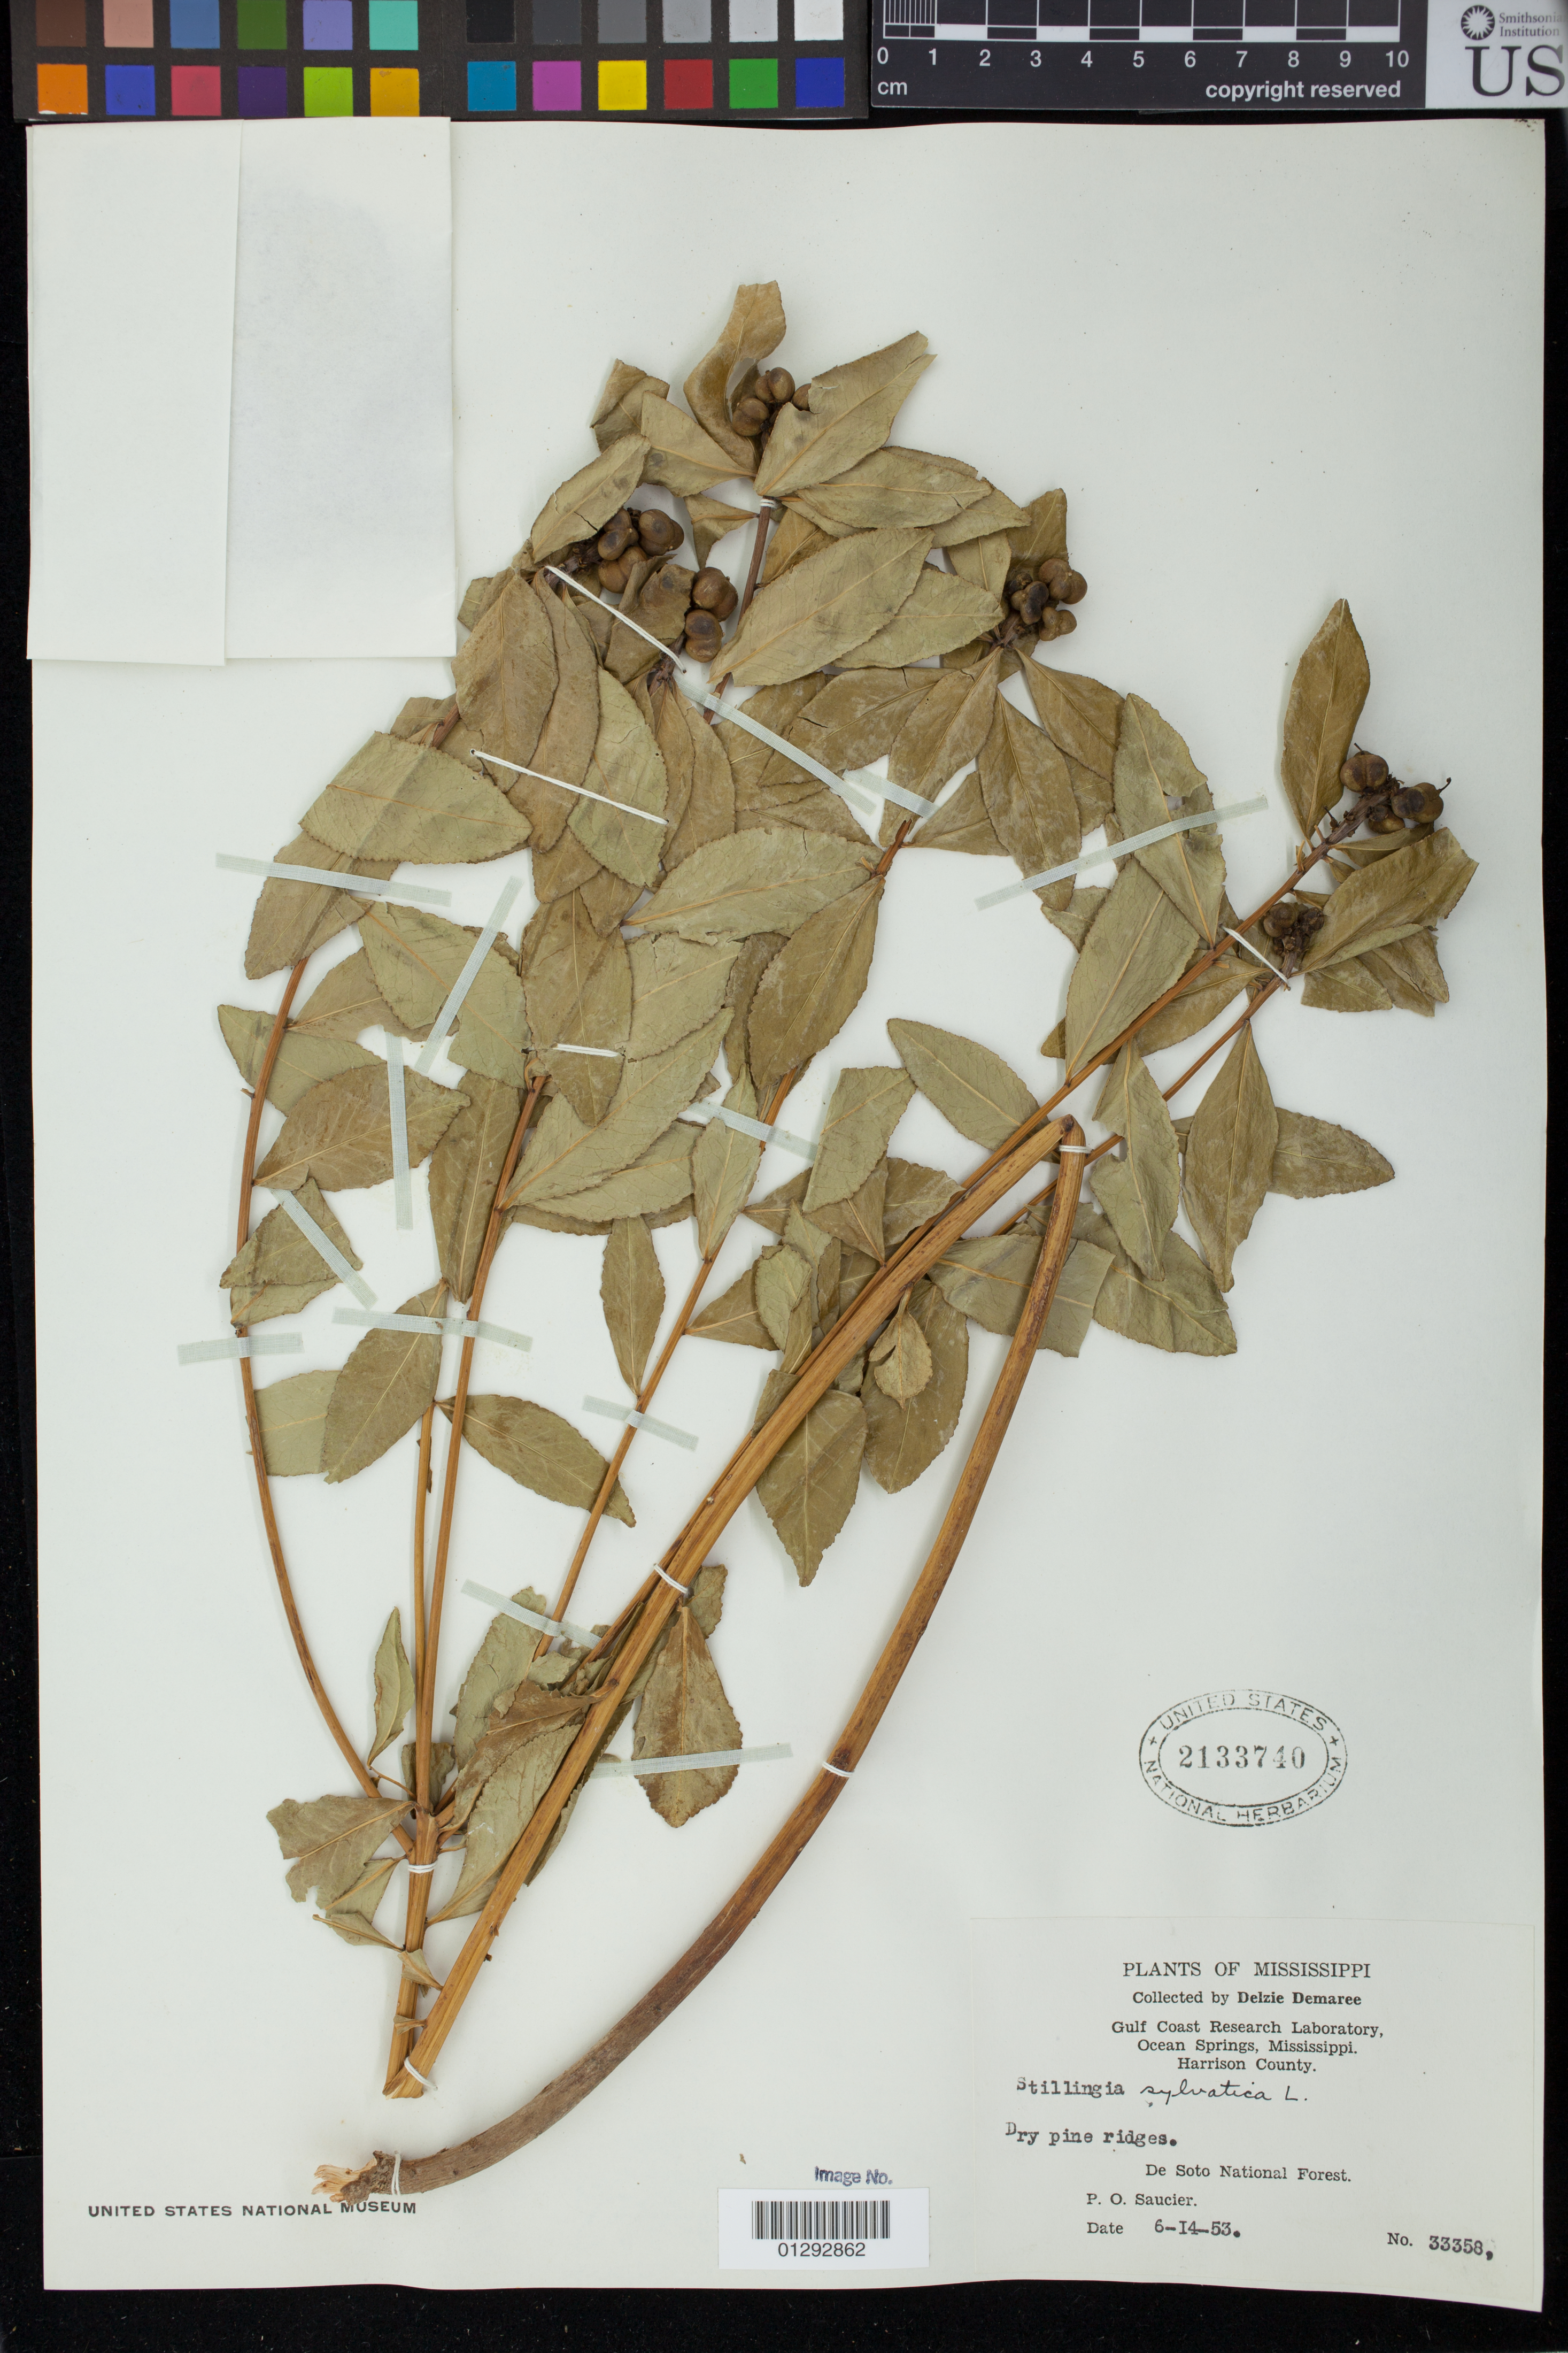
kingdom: Plantae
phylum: Tracheophyta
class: Magnoliopsida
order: Malpighiales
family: Euphorbiaceae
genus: Stillingia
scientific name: Stillingia sylvatica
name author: L.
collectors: D. Demaree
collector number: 33358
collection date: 1953-06-14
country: United States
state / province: Mississippi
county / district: Harrison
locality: De Soto National Forest,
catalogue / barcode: US 2133740